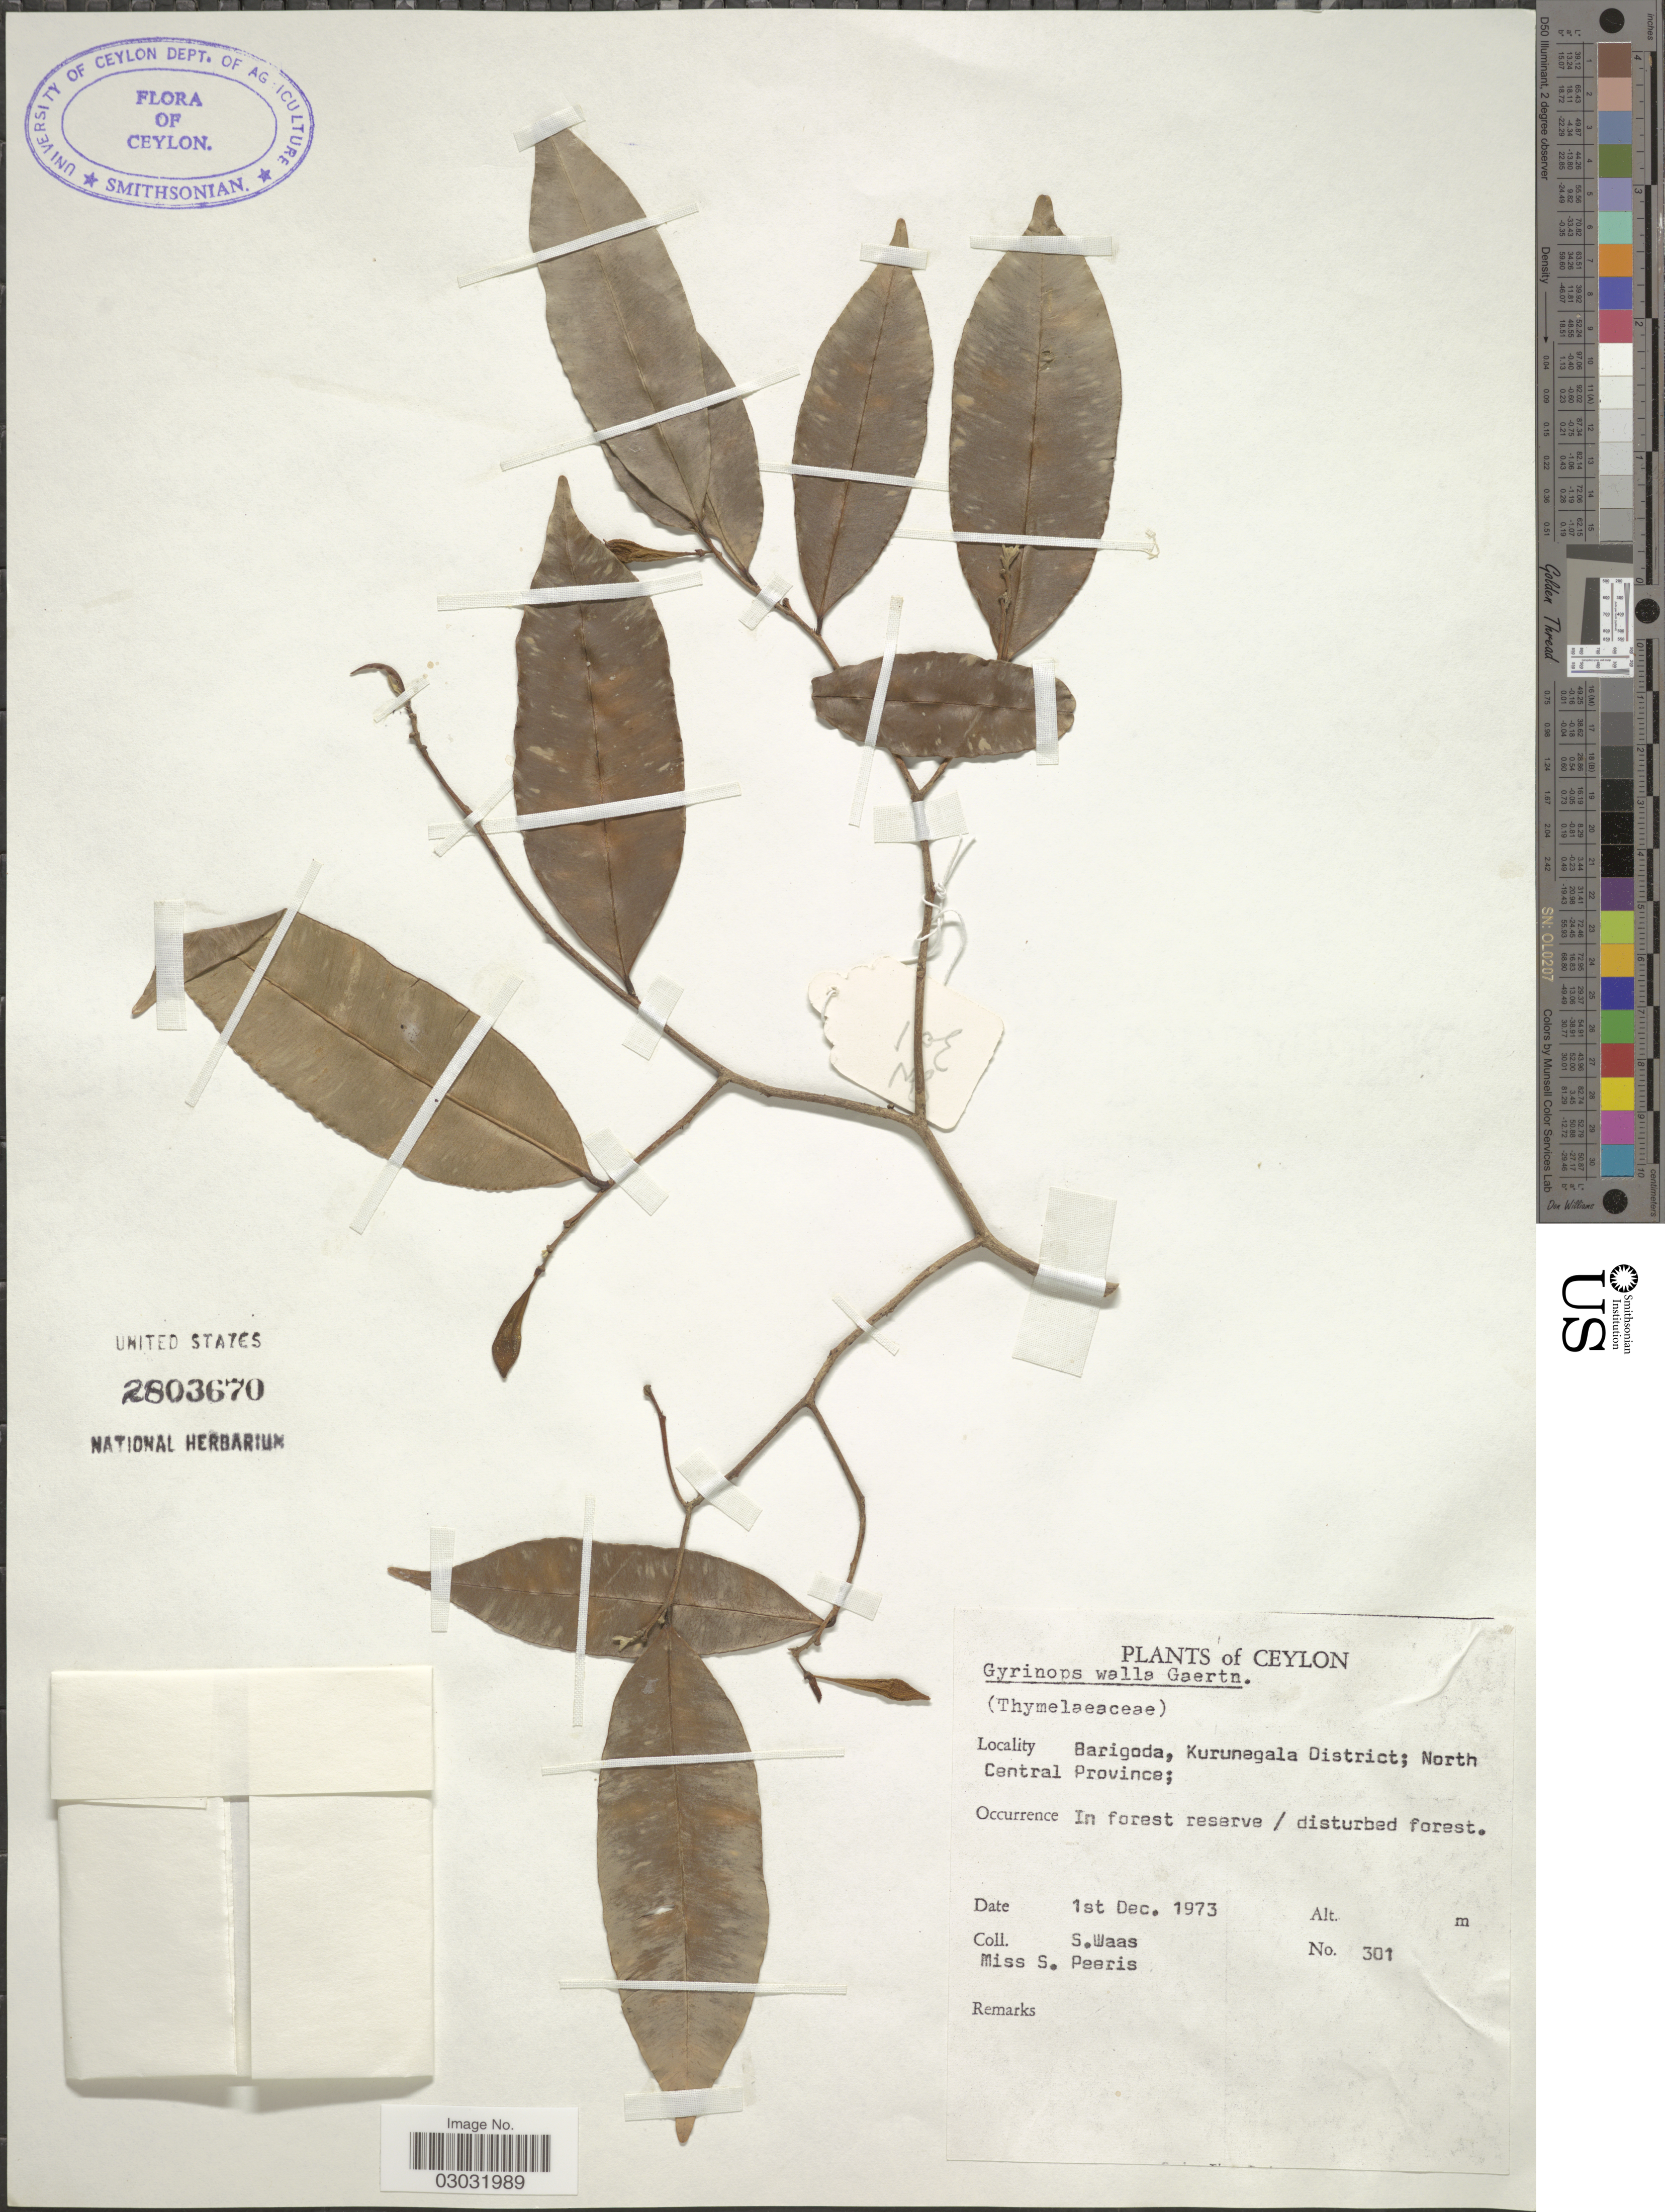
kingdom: Plantae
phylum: Tracheophyta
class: Magnoliopsida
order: Malvales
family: Thymelaeaceae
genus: Gyrinops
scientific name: Gyrinops walla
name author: Gaertn.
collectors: S. Waas & S. Peeris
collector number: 301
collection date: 1973-12-01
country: Sri Lanka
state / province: Central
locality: Ceylon, Barigoda, Kurunegala District; North Central Province.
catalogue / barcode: US 2803670